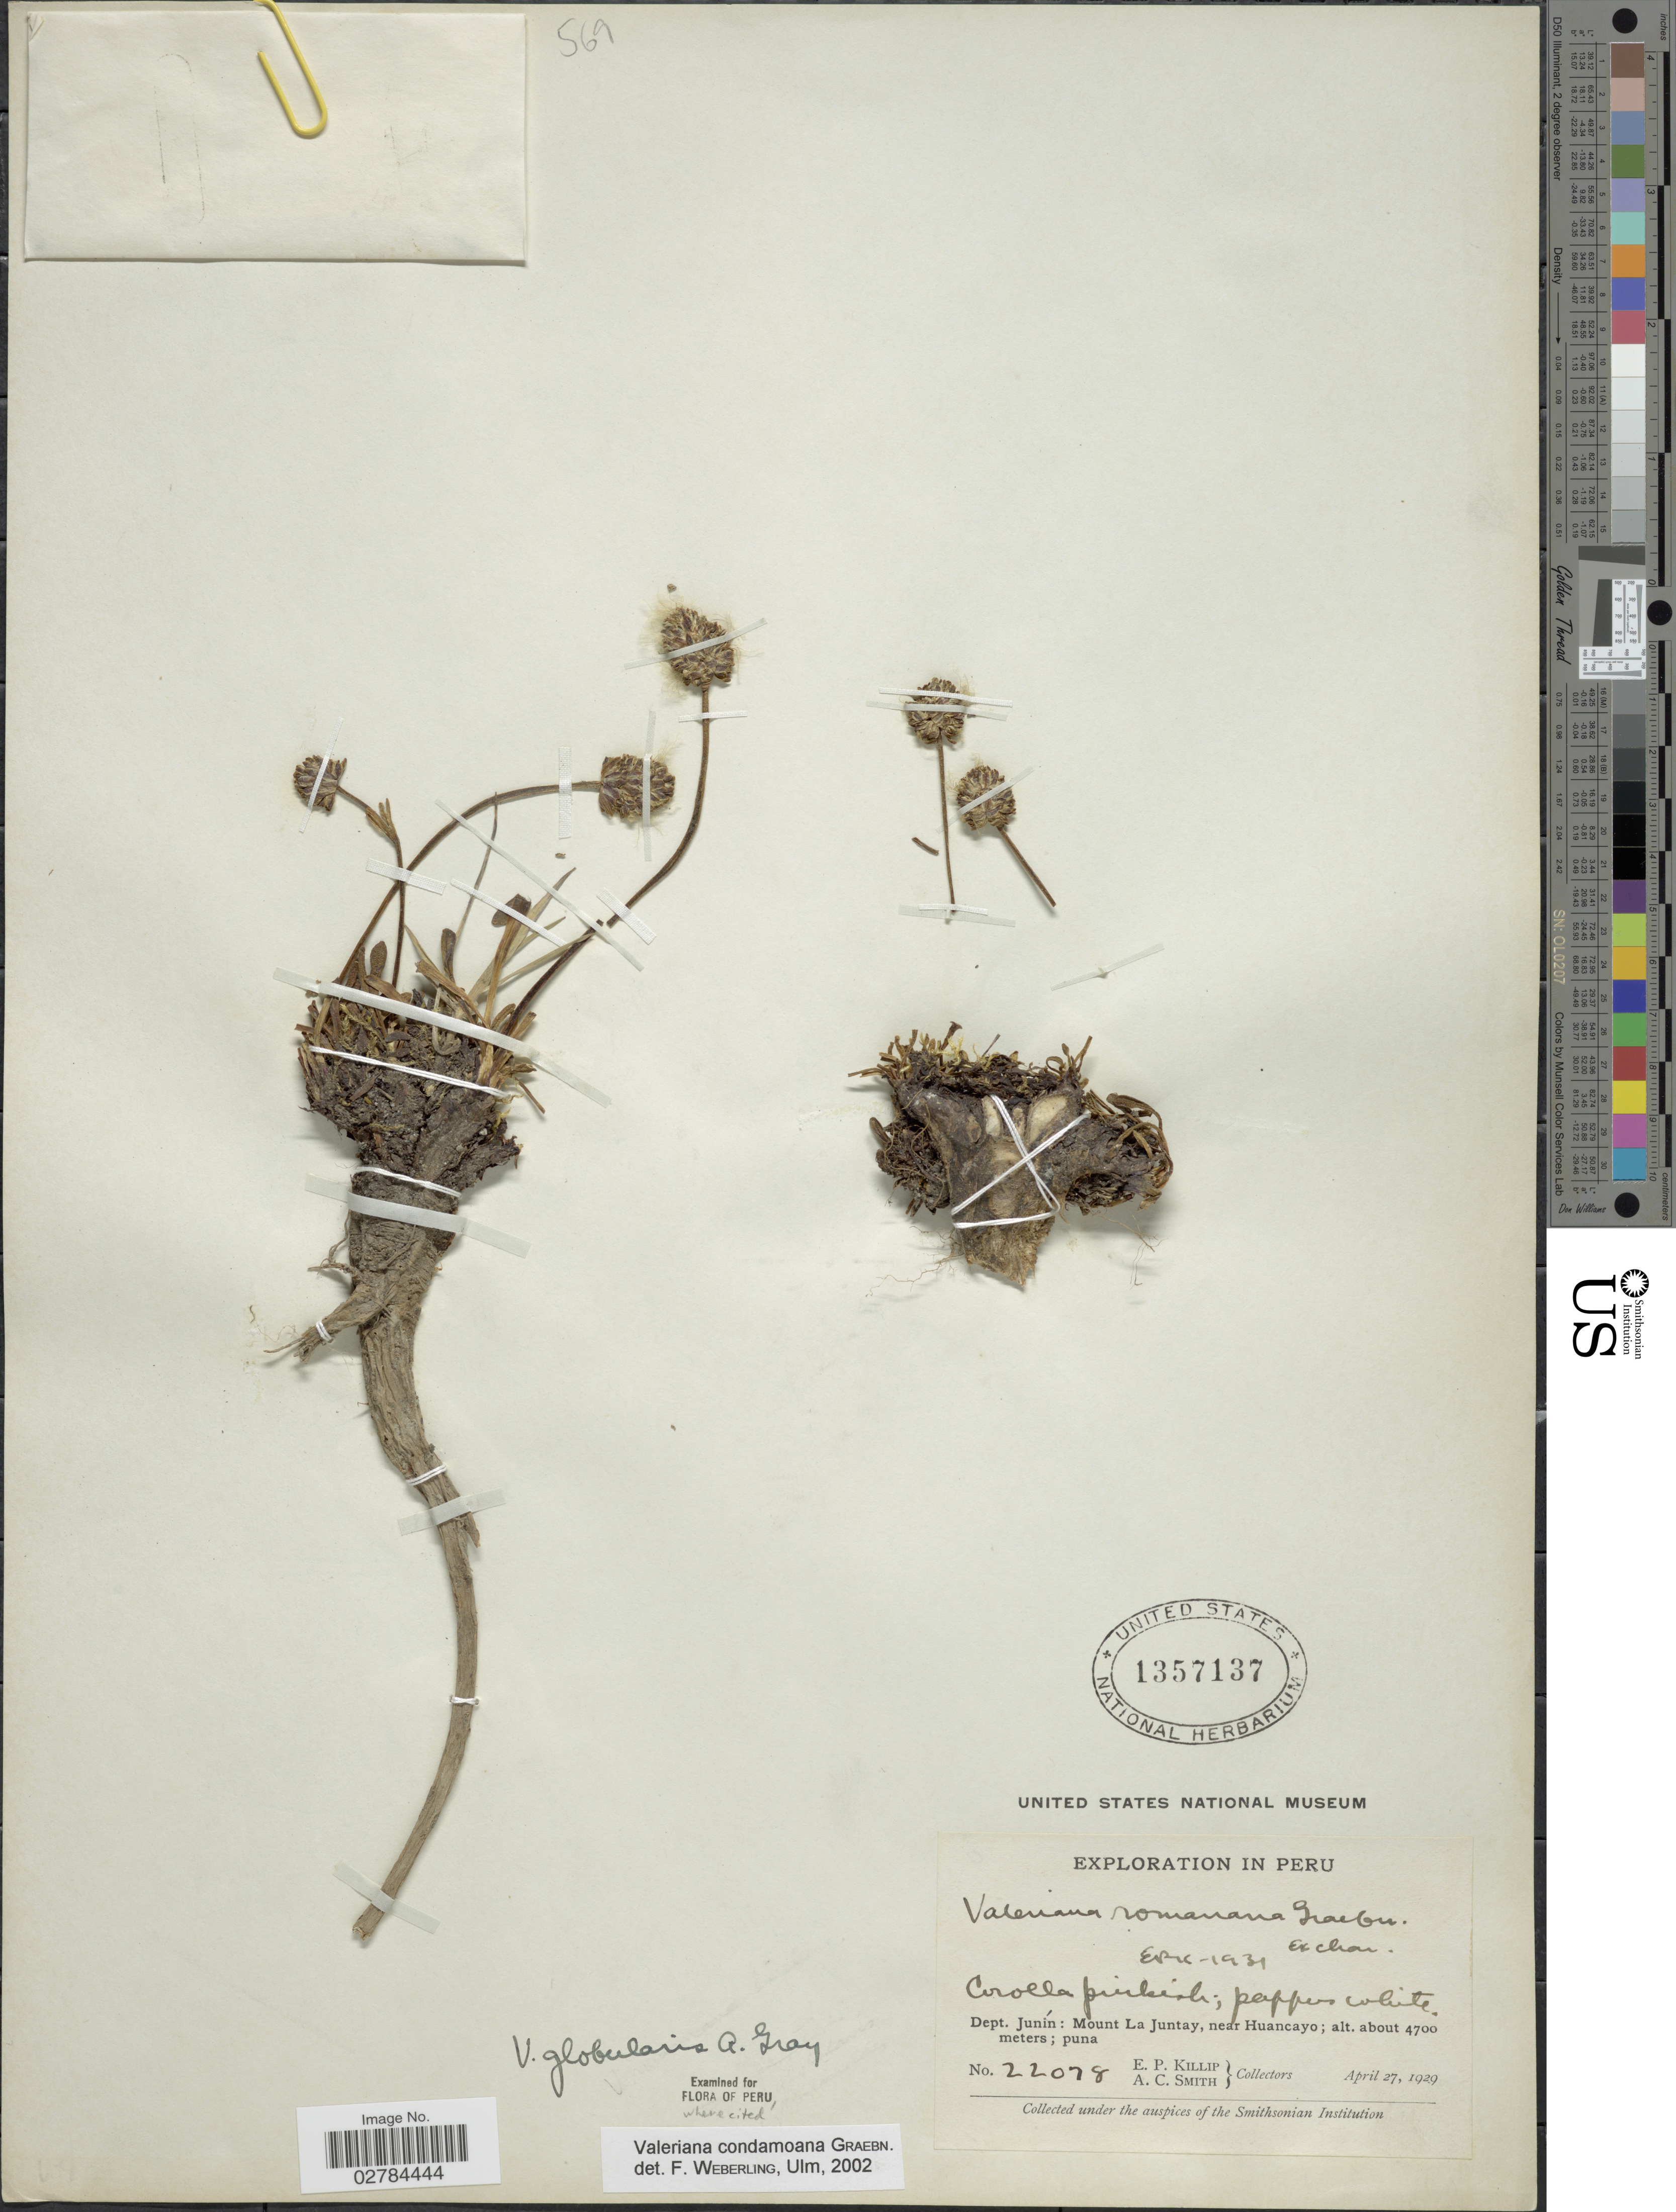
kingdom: Plantae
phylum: Tracheophyta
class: Magnoliopsida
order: Dipsacales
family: Caprifoliaceae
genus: Valeriana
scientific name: Valeriana condamoana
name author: Graebn.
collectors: E. P. Killip & A. C. Smith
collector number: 22078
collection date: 1929-04-27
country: Peru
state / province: Junín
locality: Dept. Junín: Mount La Juntay, near Huancayo.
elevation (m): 4700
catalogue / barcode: US 1357137